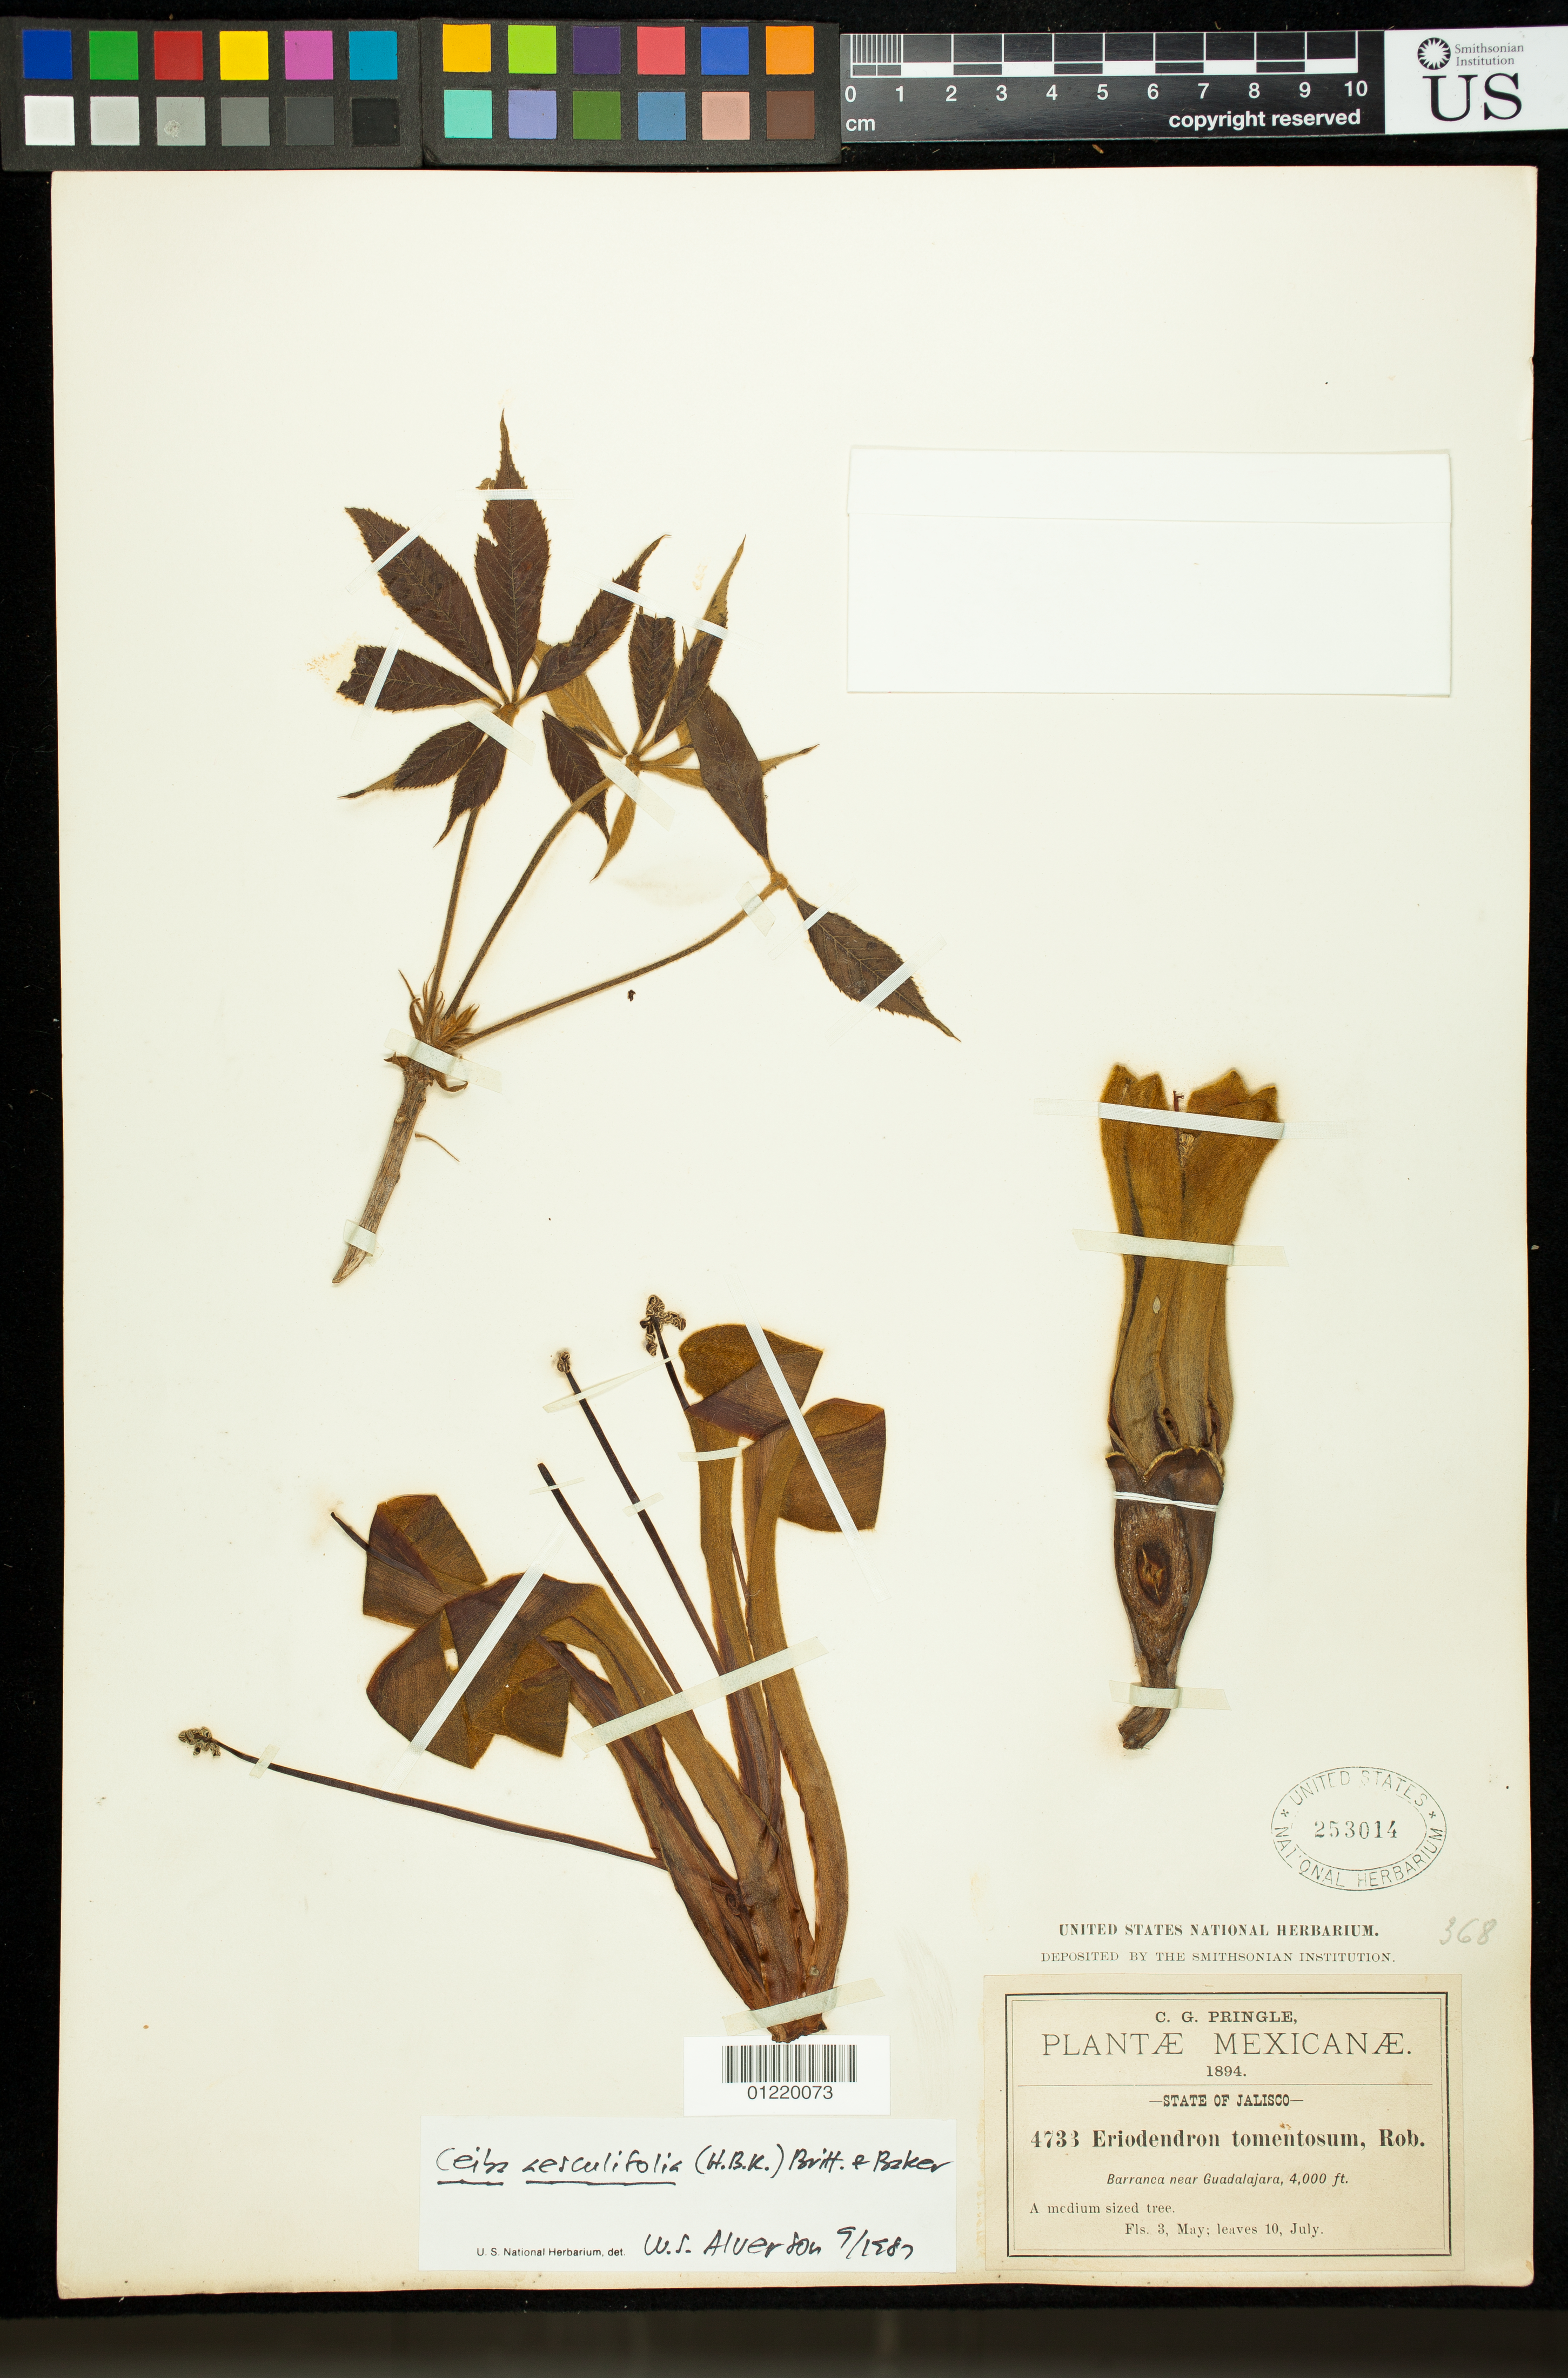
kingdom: Plantae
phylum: Tracheophyta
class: Magnoliopsida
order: Malvales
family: Malvaceae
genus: Ceiba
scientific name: Ceiba aesculifolia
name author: (Kunth) Britten & Baker f.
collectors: C. G. Pringle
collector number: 4733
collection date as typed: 1894-05-03/1894-07-10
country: Mexico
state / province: Jalisco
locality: Barranca near Guadalajara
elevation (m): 1219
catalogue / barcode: US 253014